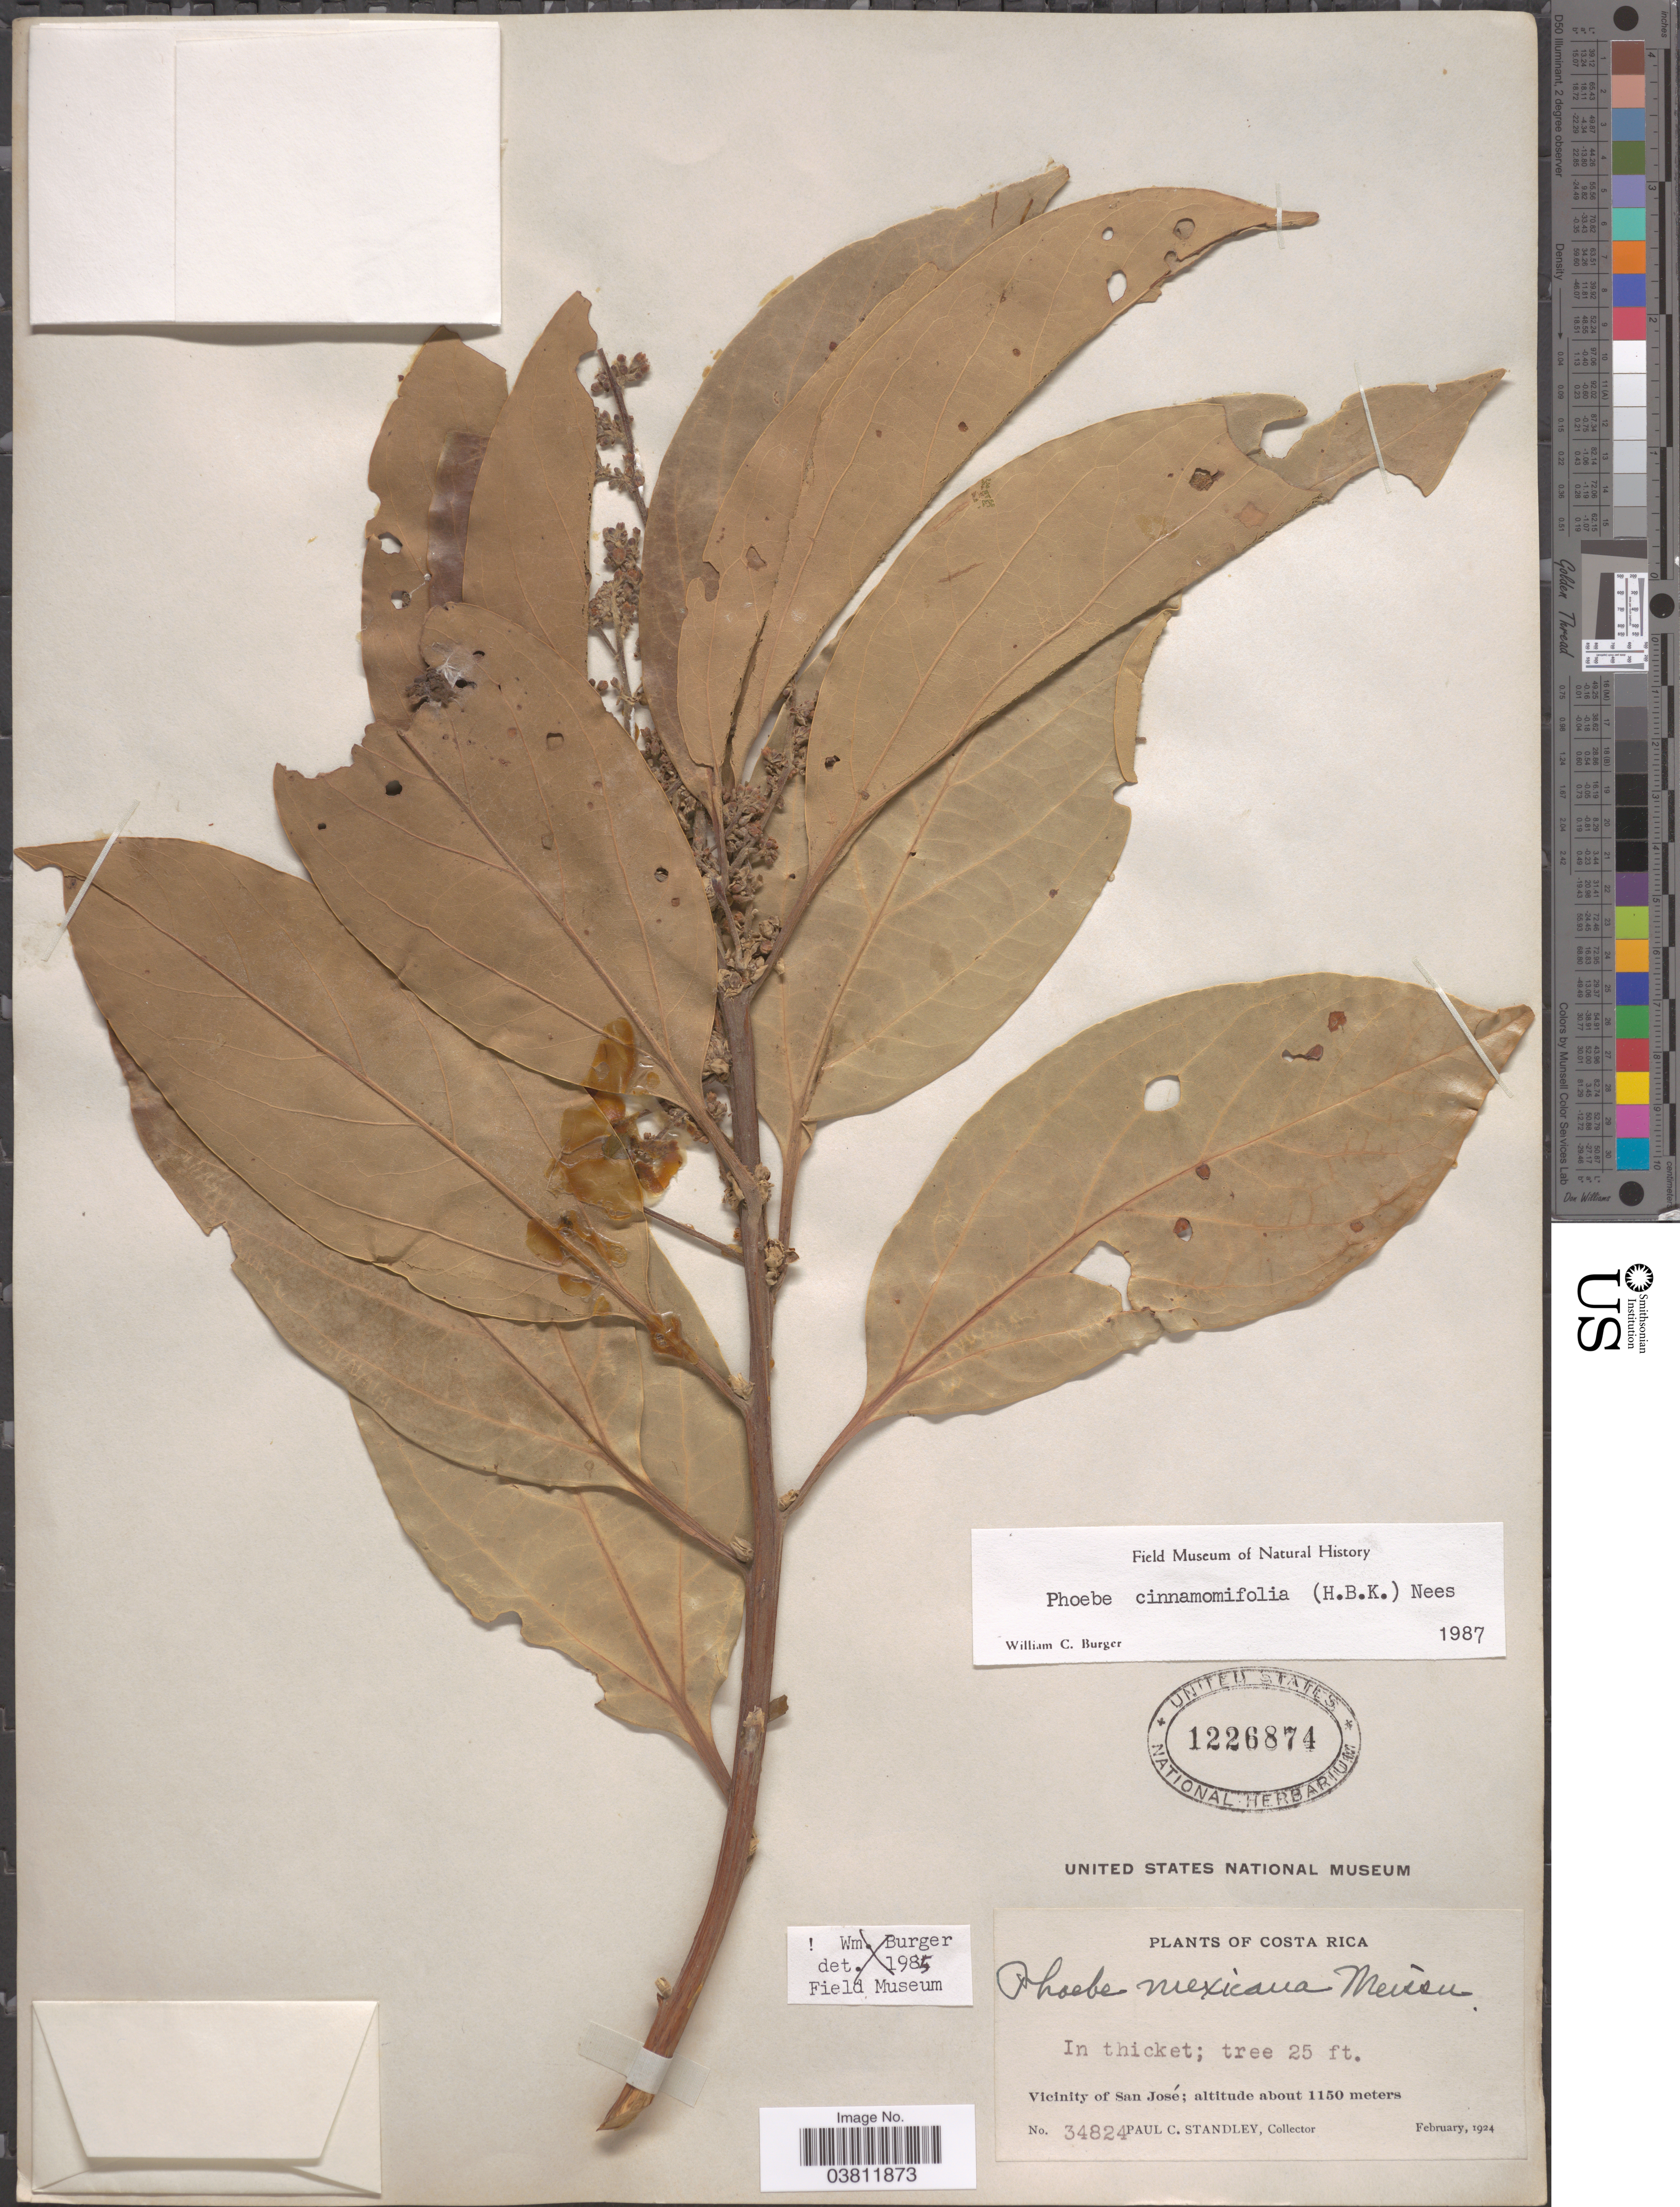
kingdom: Plantae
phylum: Tracheophyta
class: Magnoliopsida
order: Laurales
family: Lauraceae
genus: Phoebe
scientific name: Phoebe cinnamomifolia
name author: (Kunth) Nees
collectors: P. C. Standley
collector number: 34824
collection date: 1924-02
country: Costa Rica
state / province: San José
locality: Vicinity of San José.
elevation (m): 1150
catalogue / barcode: US 1226874